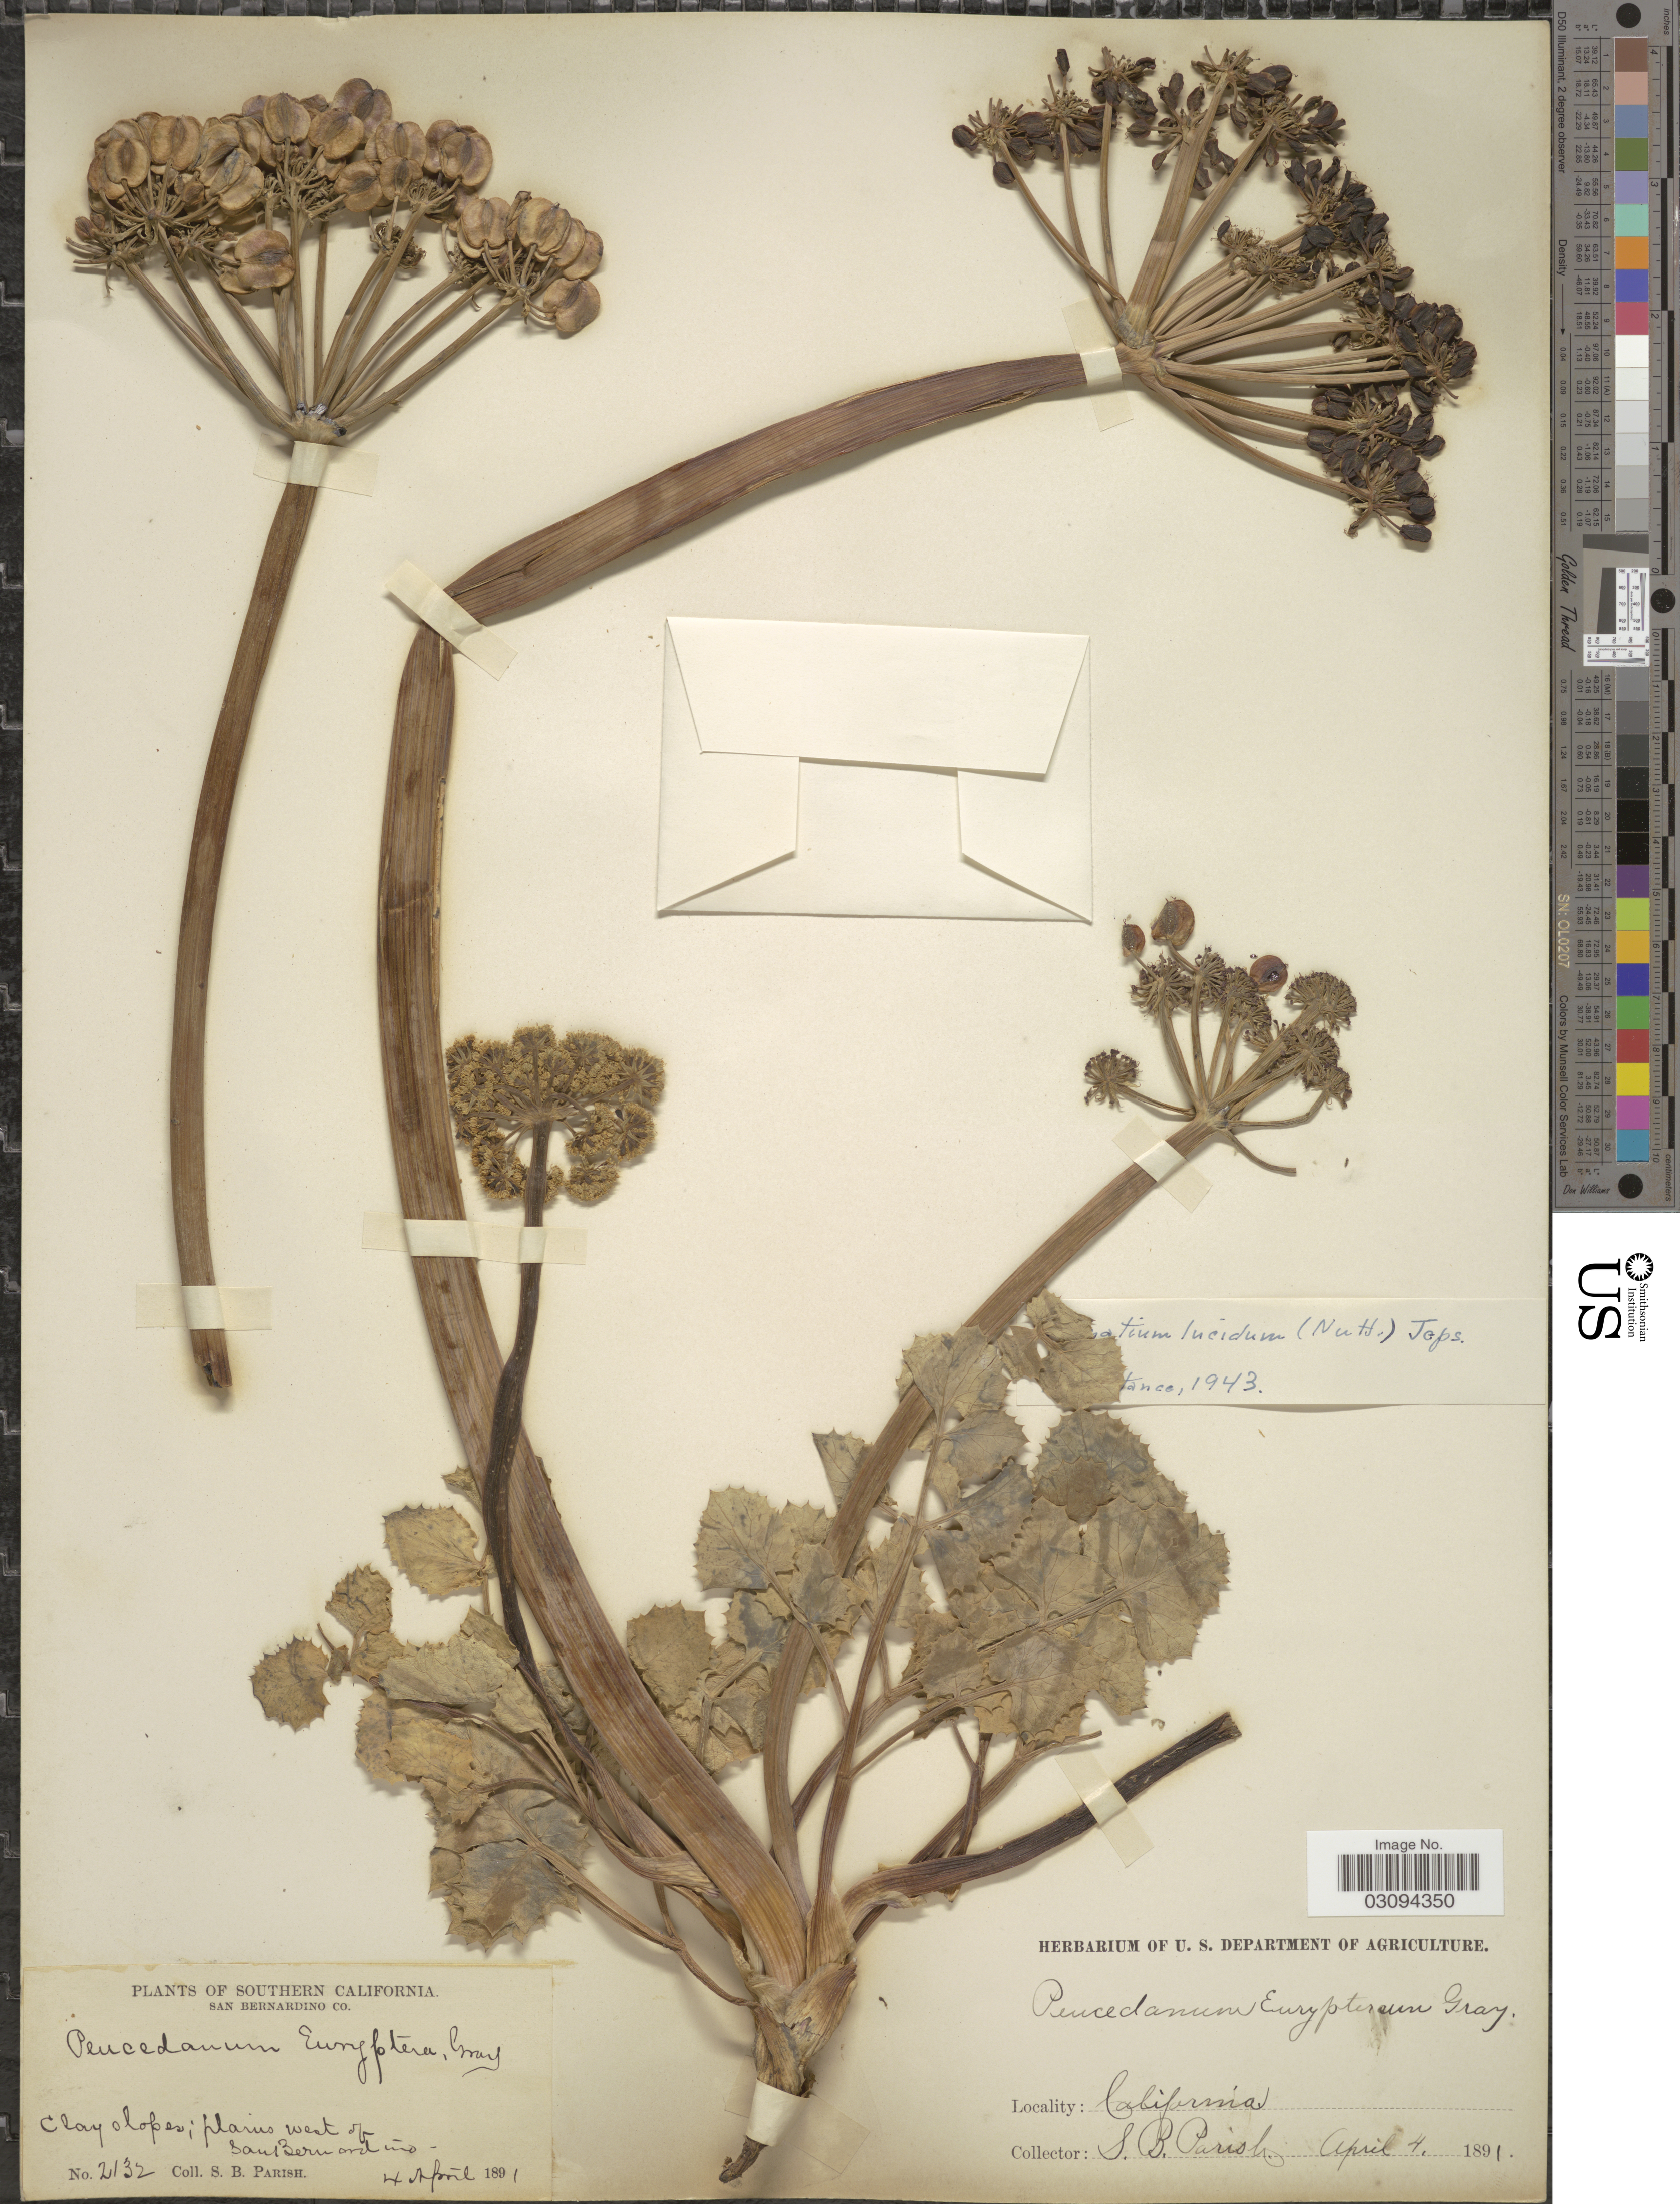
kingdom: Plantae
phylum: Tracheophyta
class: Magnoliopsida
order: Apiales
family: Apiaceae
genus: Lomatium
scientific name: Lomatium lucidum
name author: (Nutt. ex Torr. & A. Gray) Jeps.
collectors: S. B. Parish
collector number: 2132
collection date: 1891-04-04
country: United States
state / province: California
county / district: San Bernardino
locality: Southern California. San Bernardino Co. Plains west of San Bernardino.